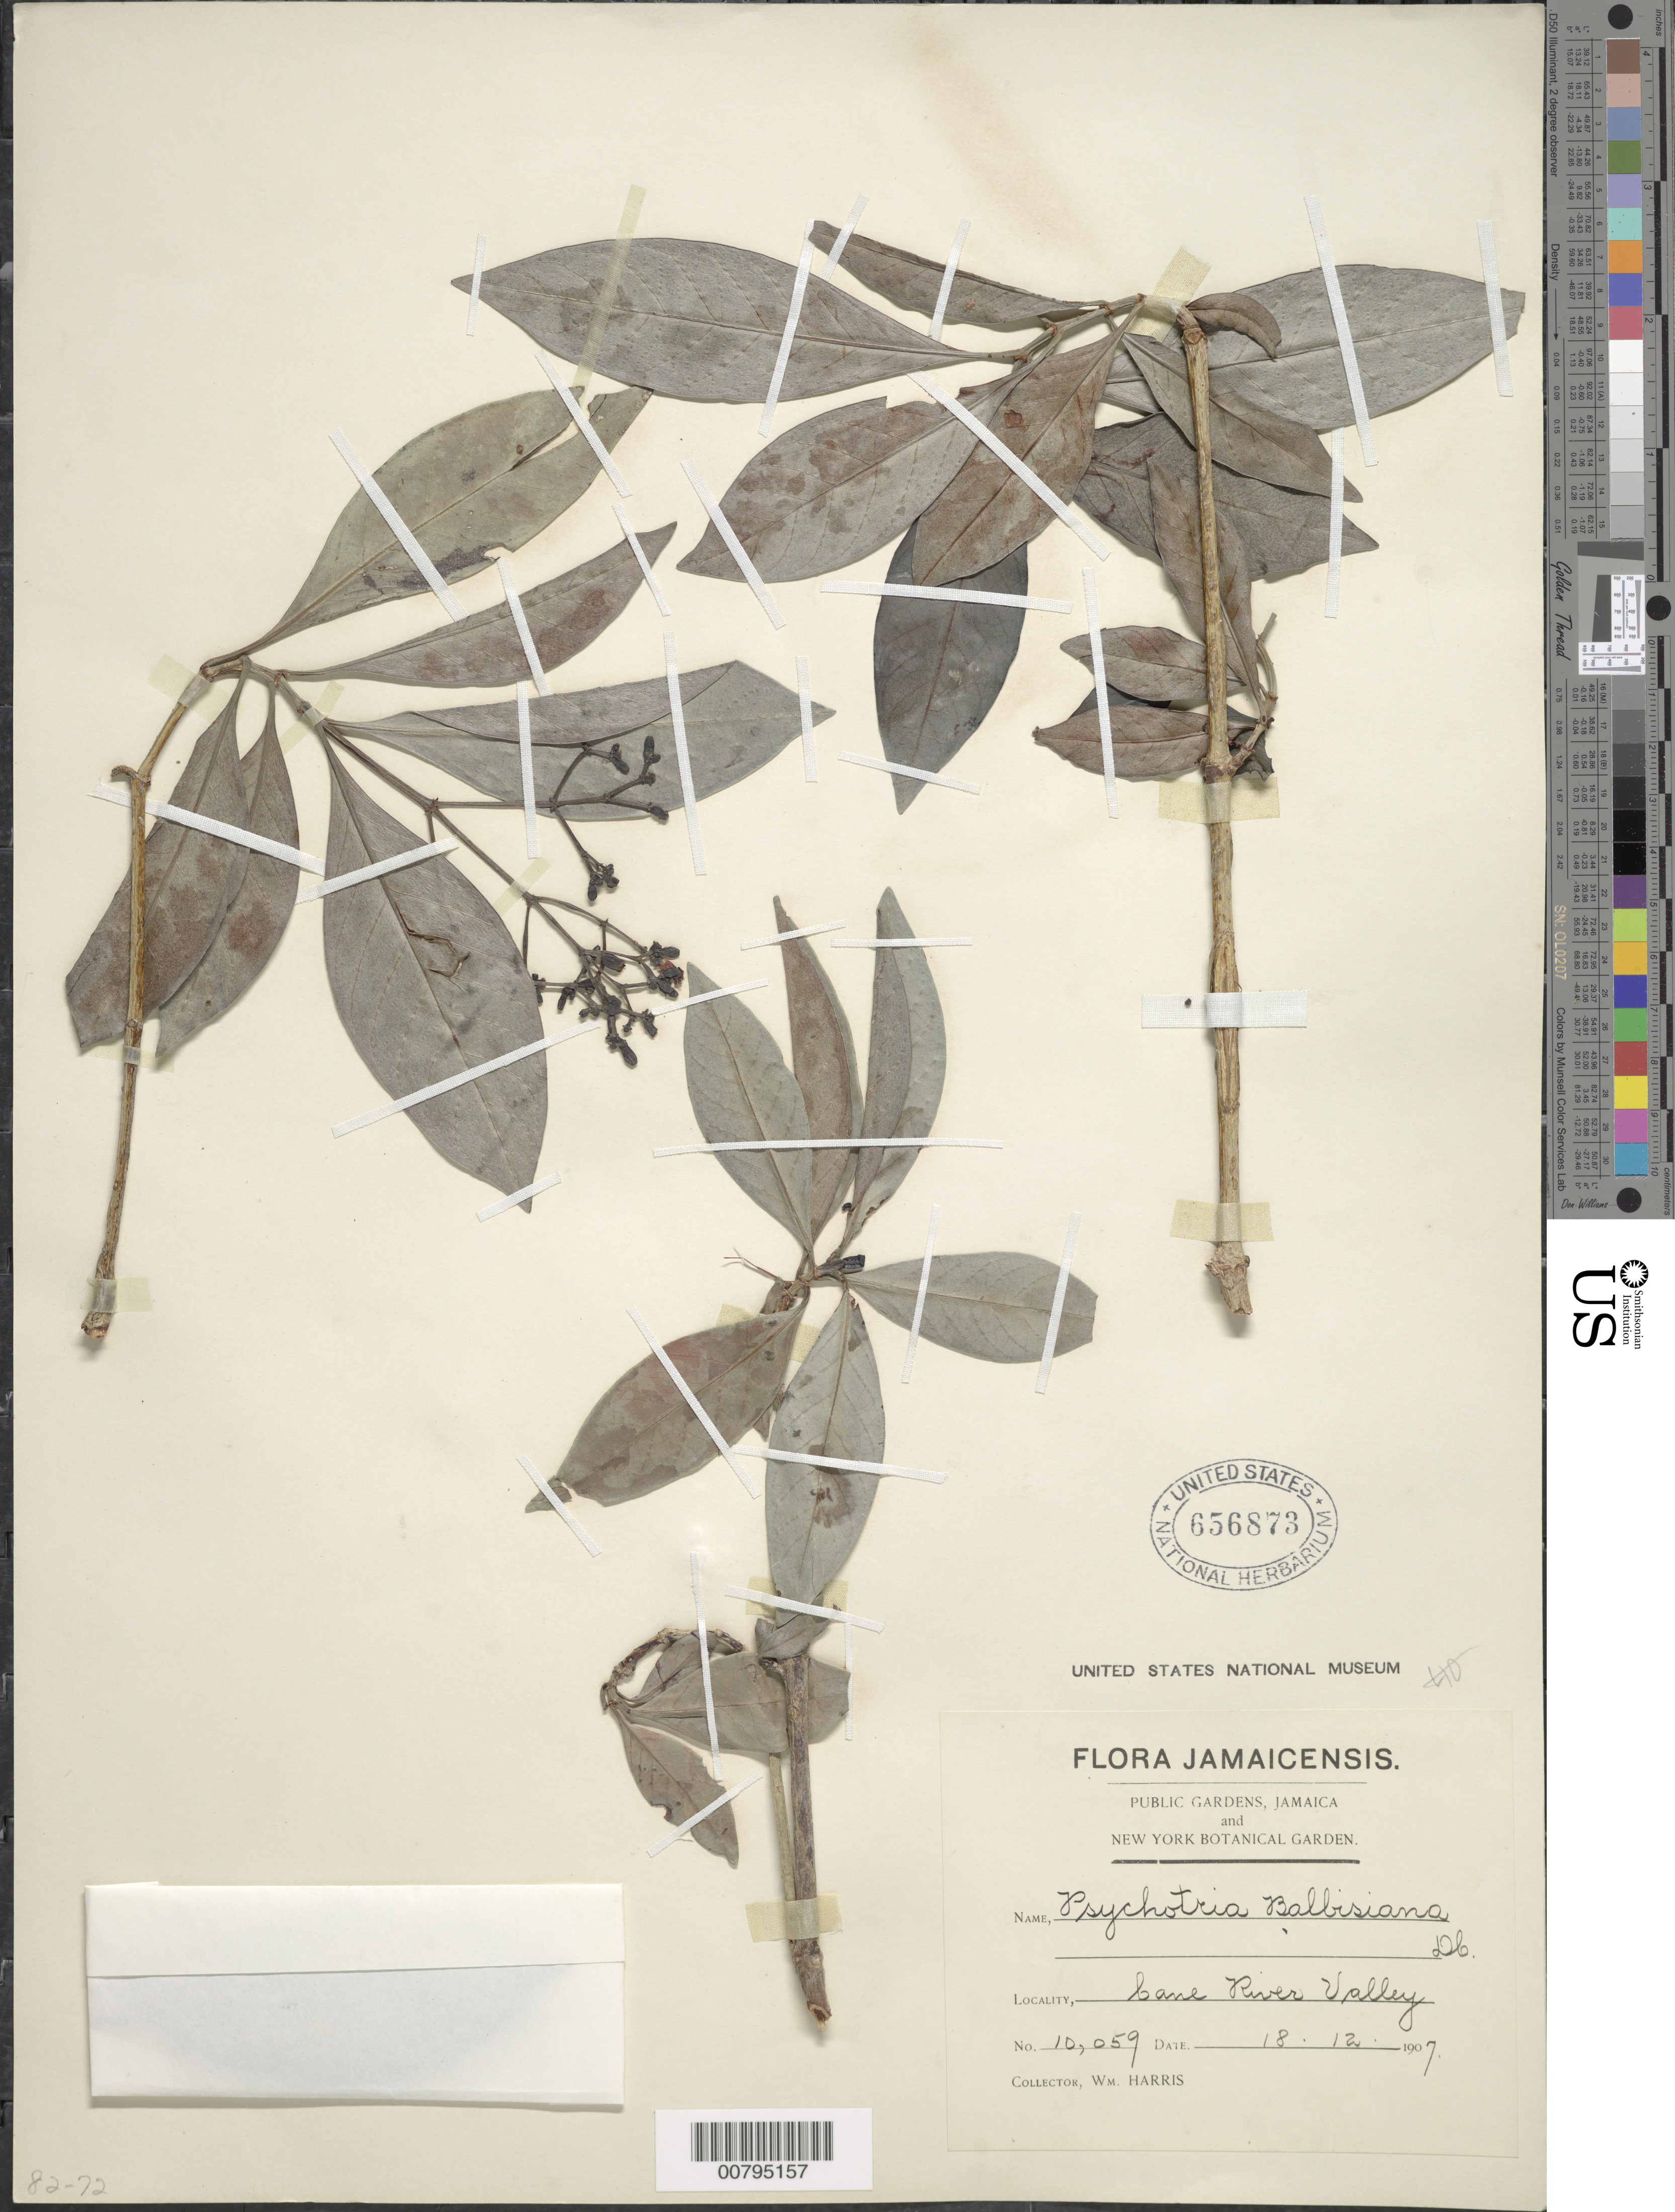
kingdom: Plantae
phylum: Tracheophyta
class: Magnoliopsida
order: Gentianales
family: Rubiaceae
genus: Psychotria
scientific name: Psychotria balbisiana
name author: DC.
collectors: W. H. Harris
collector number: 10059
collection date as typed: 18 Dec 1907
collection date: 1907-12-18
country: Jamaica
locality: Bane (sp?) River Valley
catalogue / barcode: US 656873